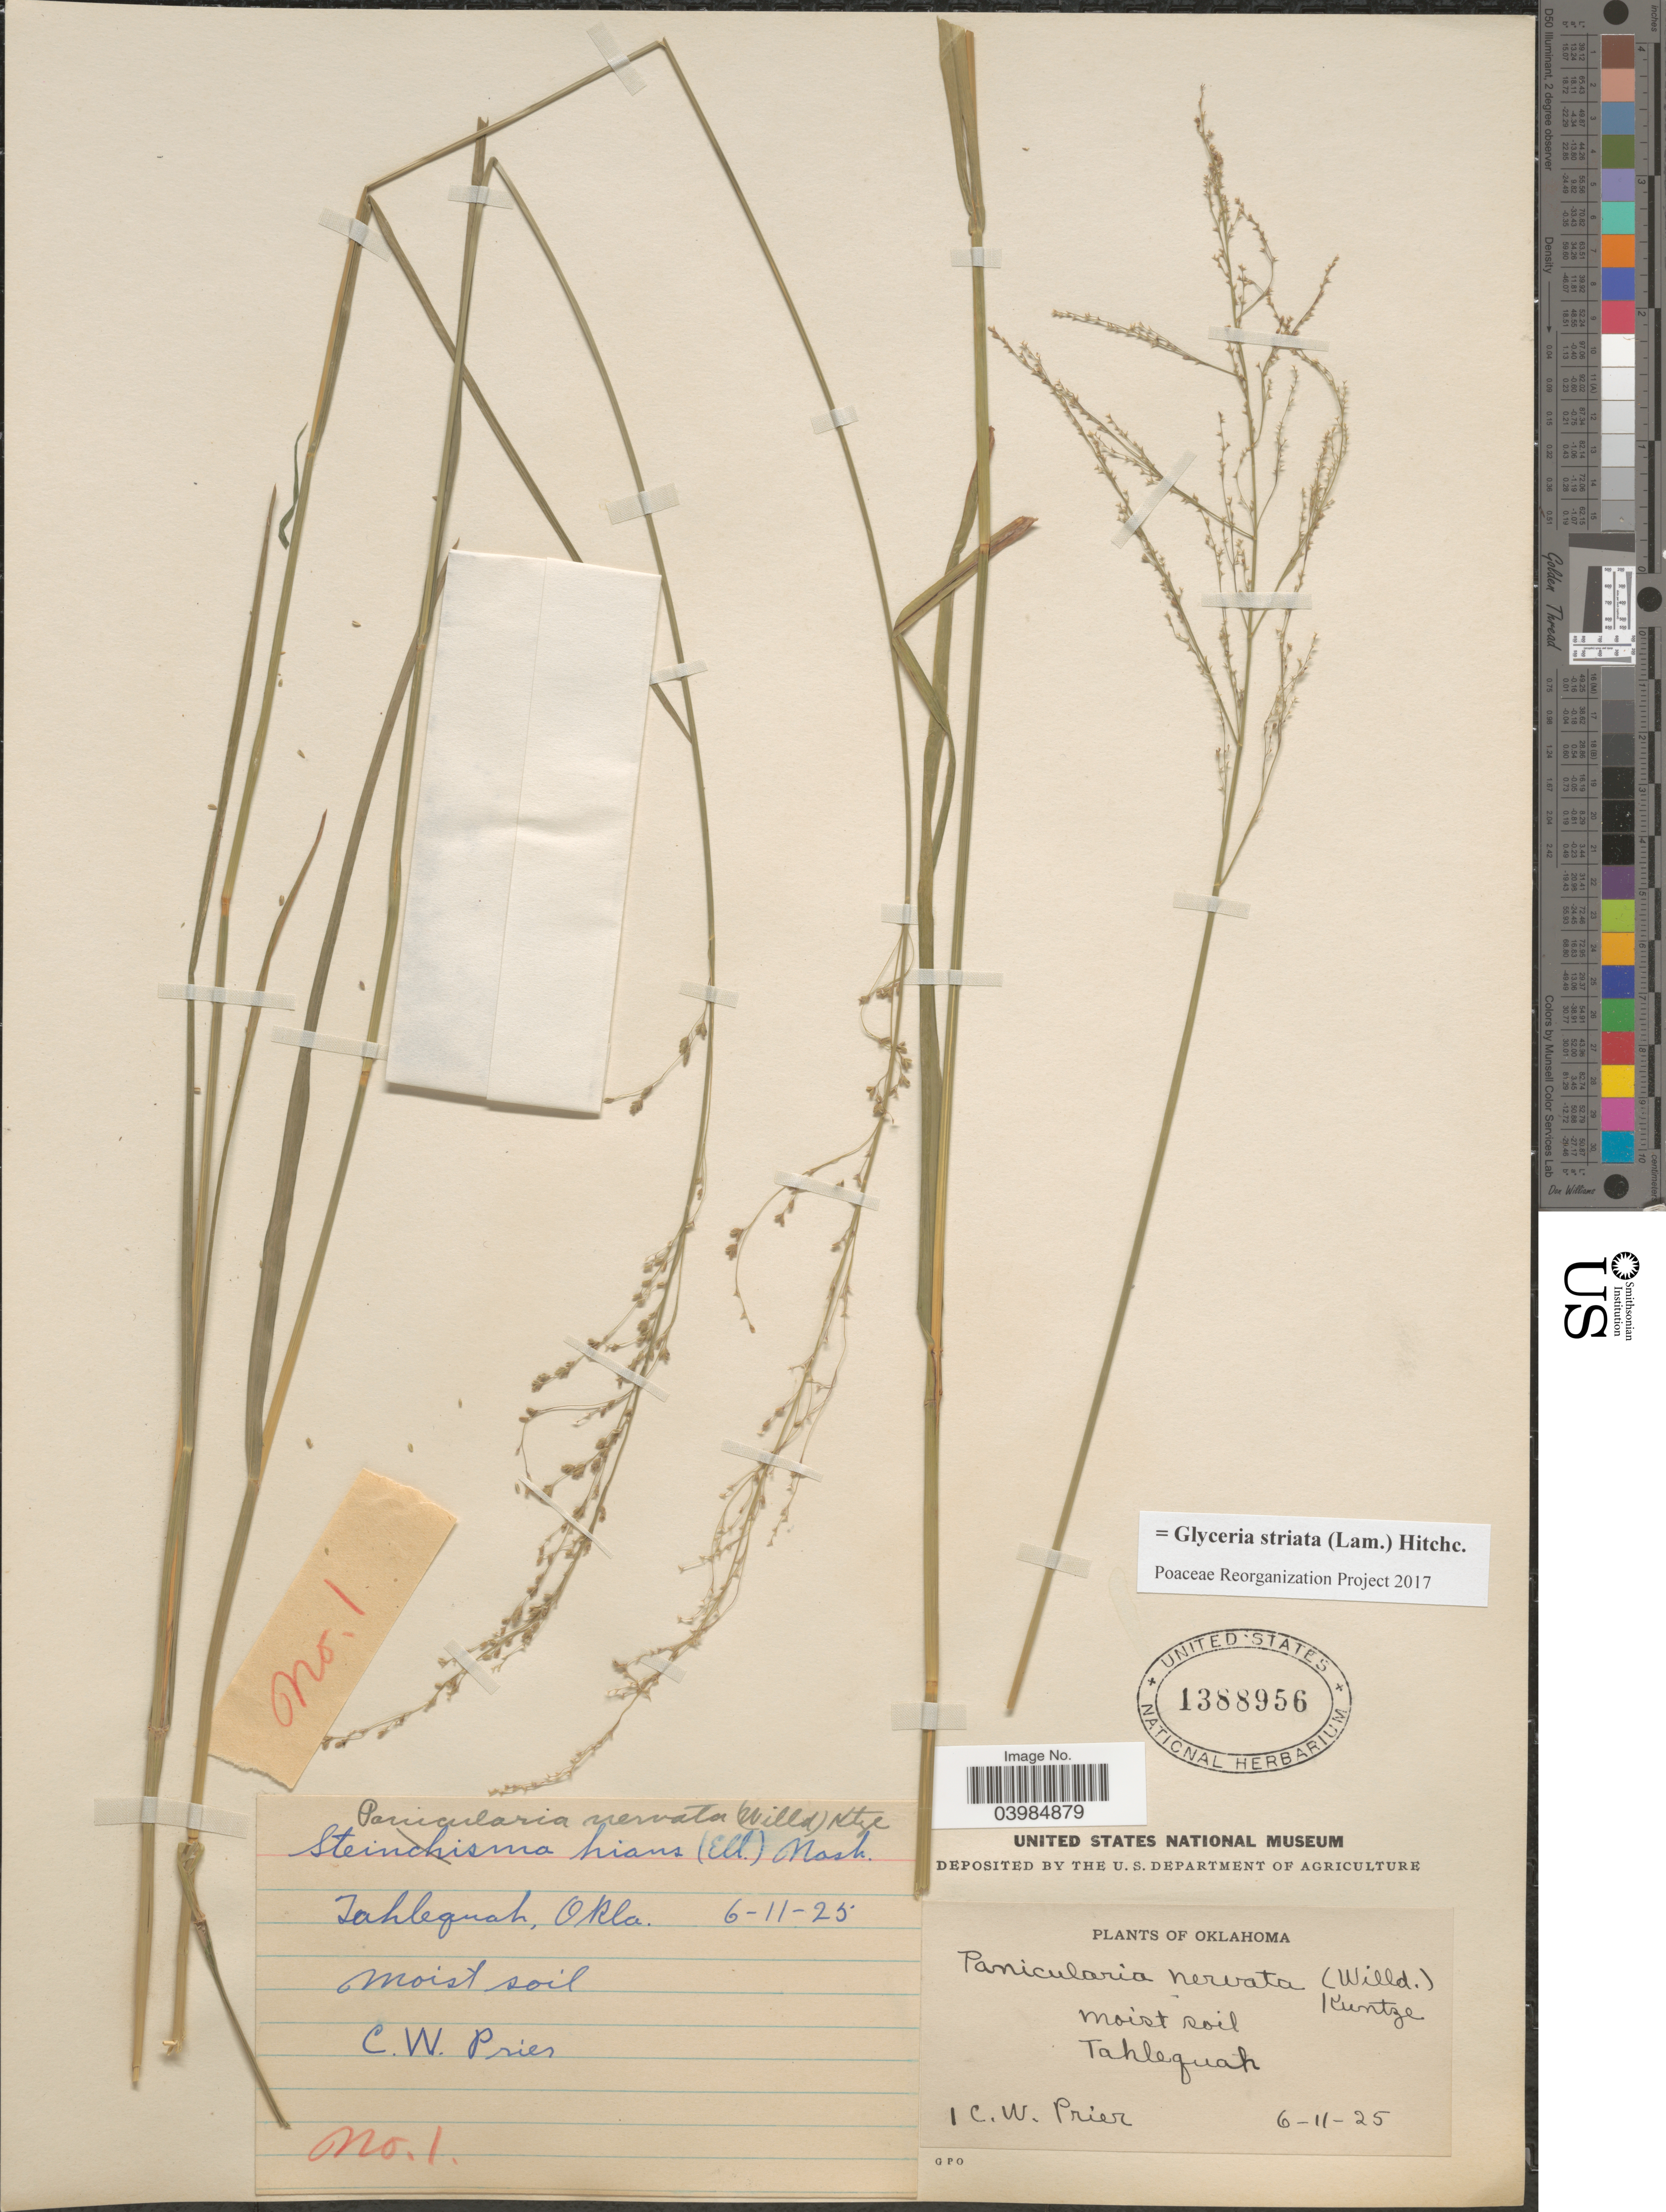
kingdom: Plantae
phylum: Tracheophyta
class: Liliopsida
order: Poales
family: Poaceae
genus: Glyceria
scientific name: Glyceria striata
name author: (Lam.) Hitchc.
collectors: C. Prier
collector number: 1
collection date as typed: Transcribed d/m/y: 11/6/25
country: United States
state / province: Oklahoma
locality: Tahlequah.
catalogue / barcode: US 1388956